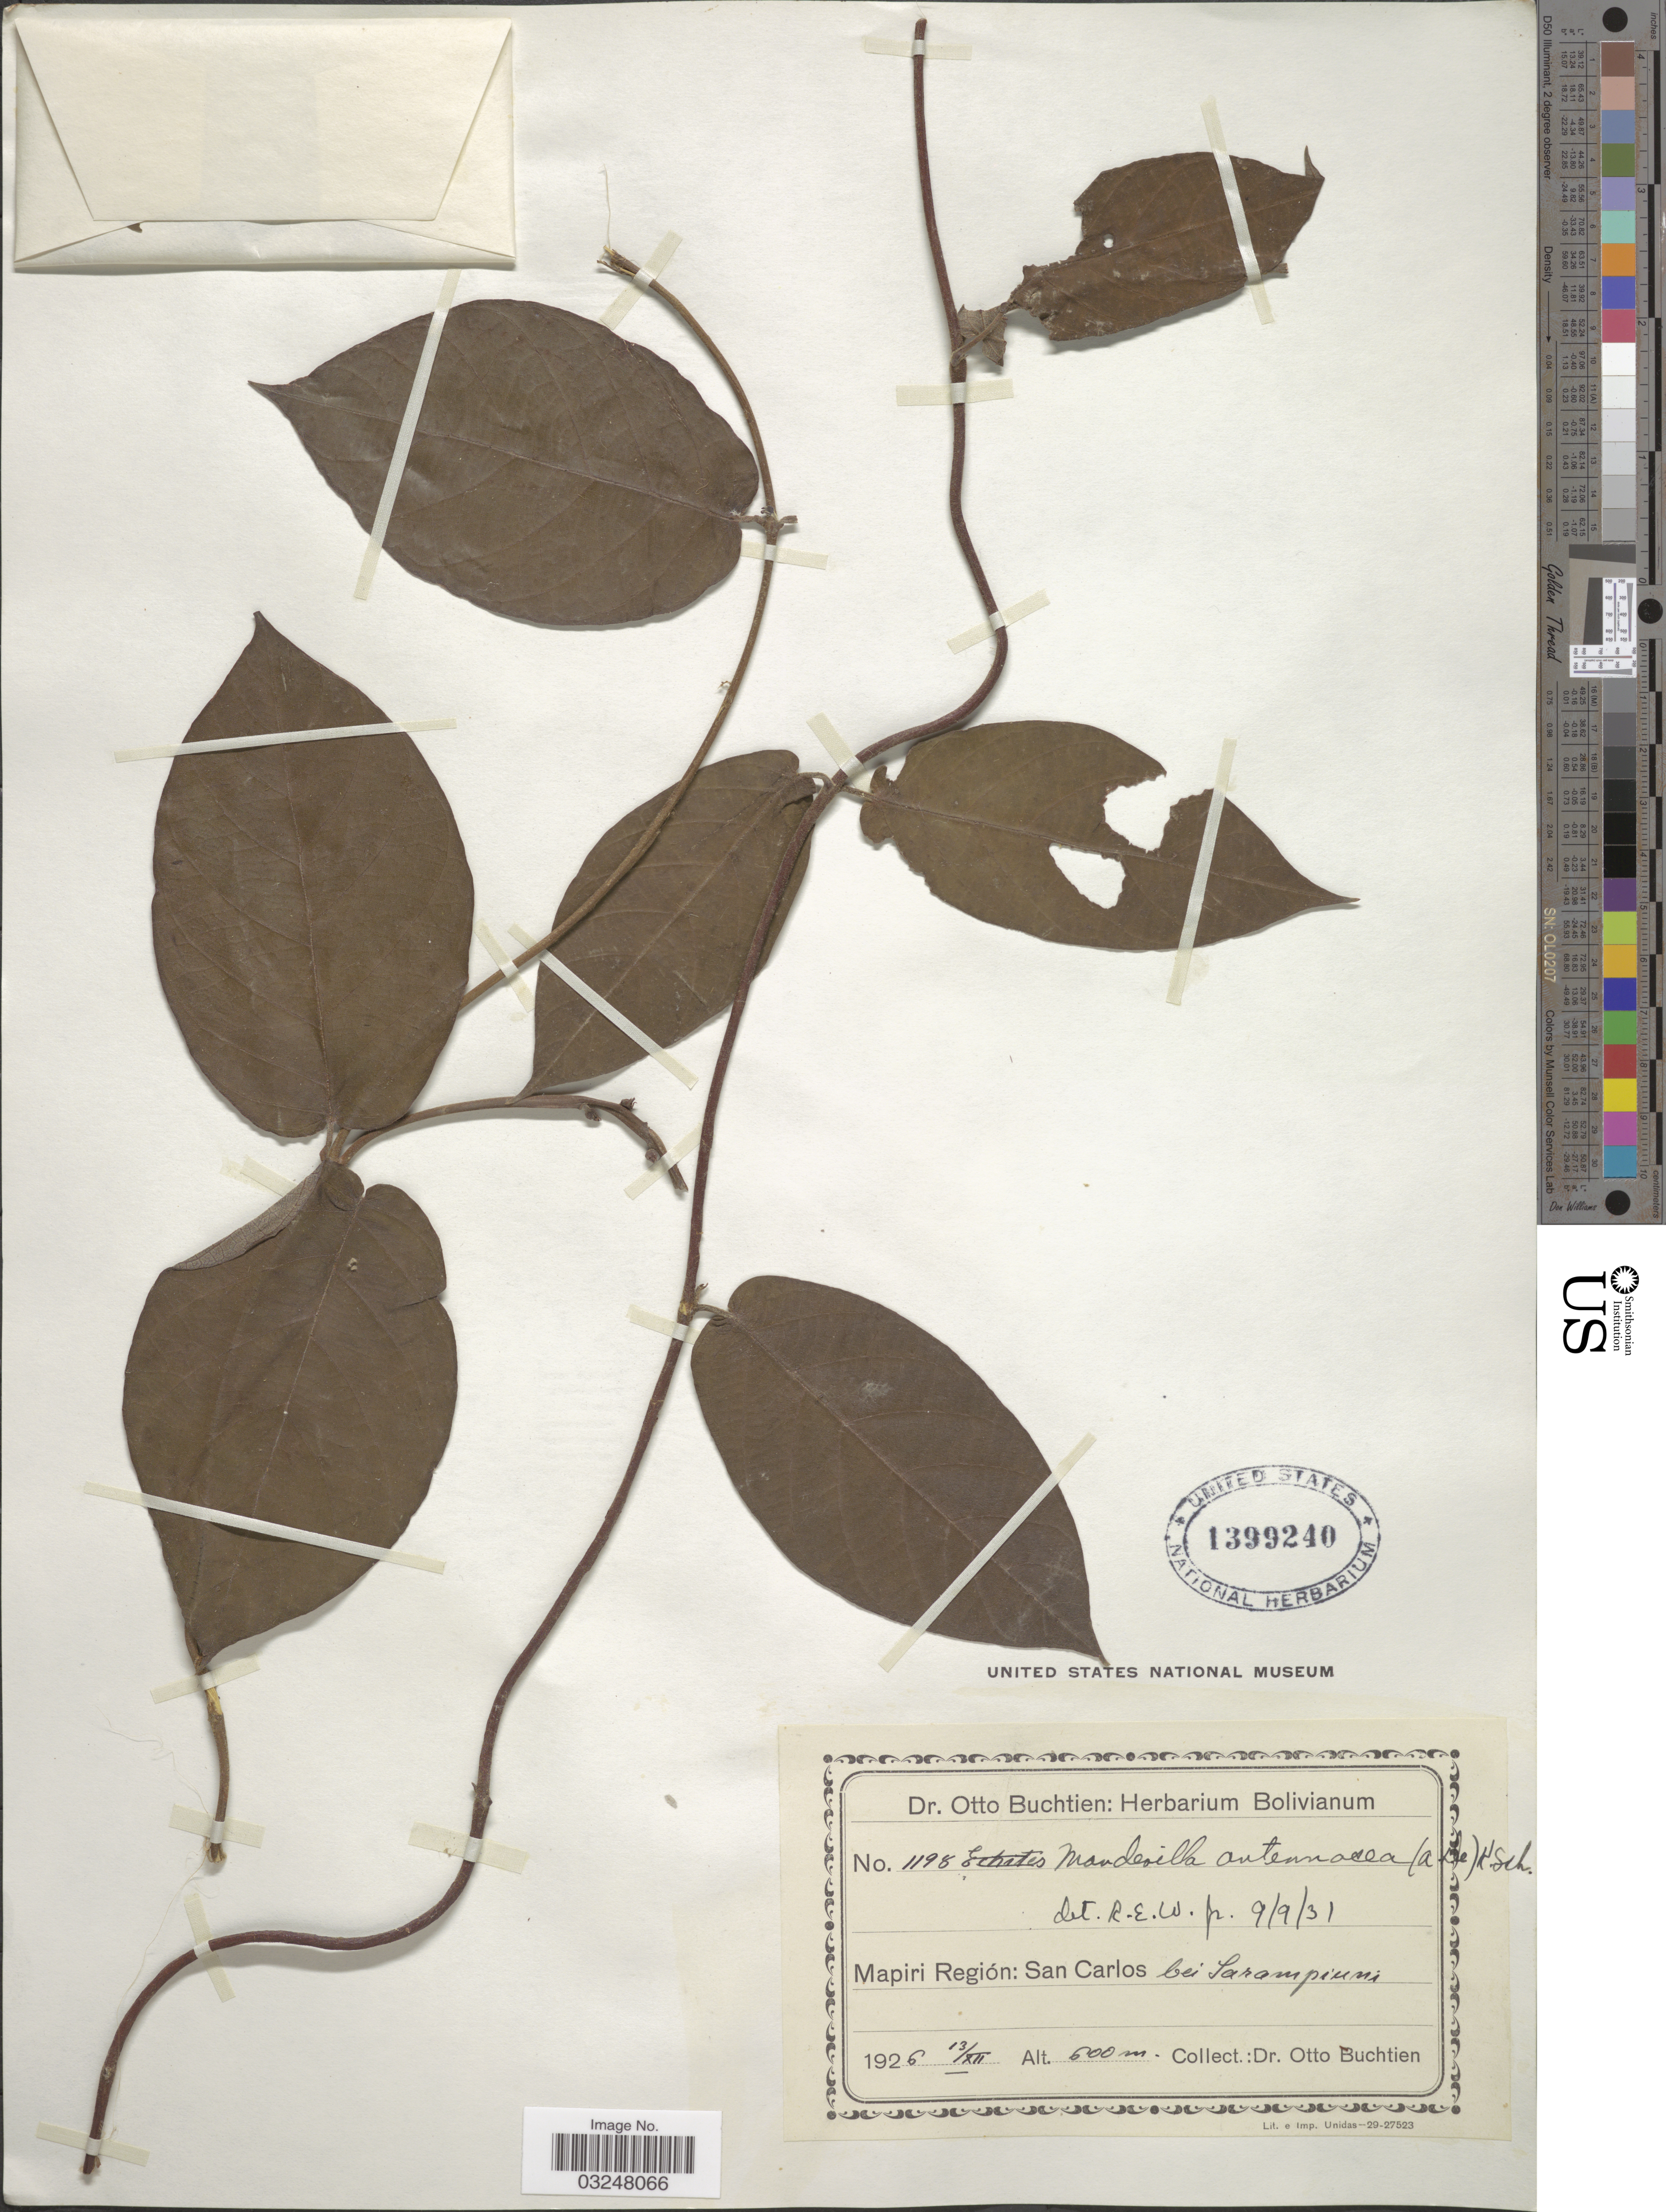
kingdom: Plantae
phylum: Tracheophyta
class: Magnoliopsida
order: Gentianales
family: Apocynaceae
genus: Mandevilla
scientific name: Mandevilla rugellosa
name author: (Rich.) L. Allorge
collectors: O. Buchtien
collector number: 1198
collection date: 1926-12-13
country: Bolivia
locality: Mapiri Región: San Carlos bei Sarampiuni.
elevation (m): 600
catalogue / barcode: US 1399240